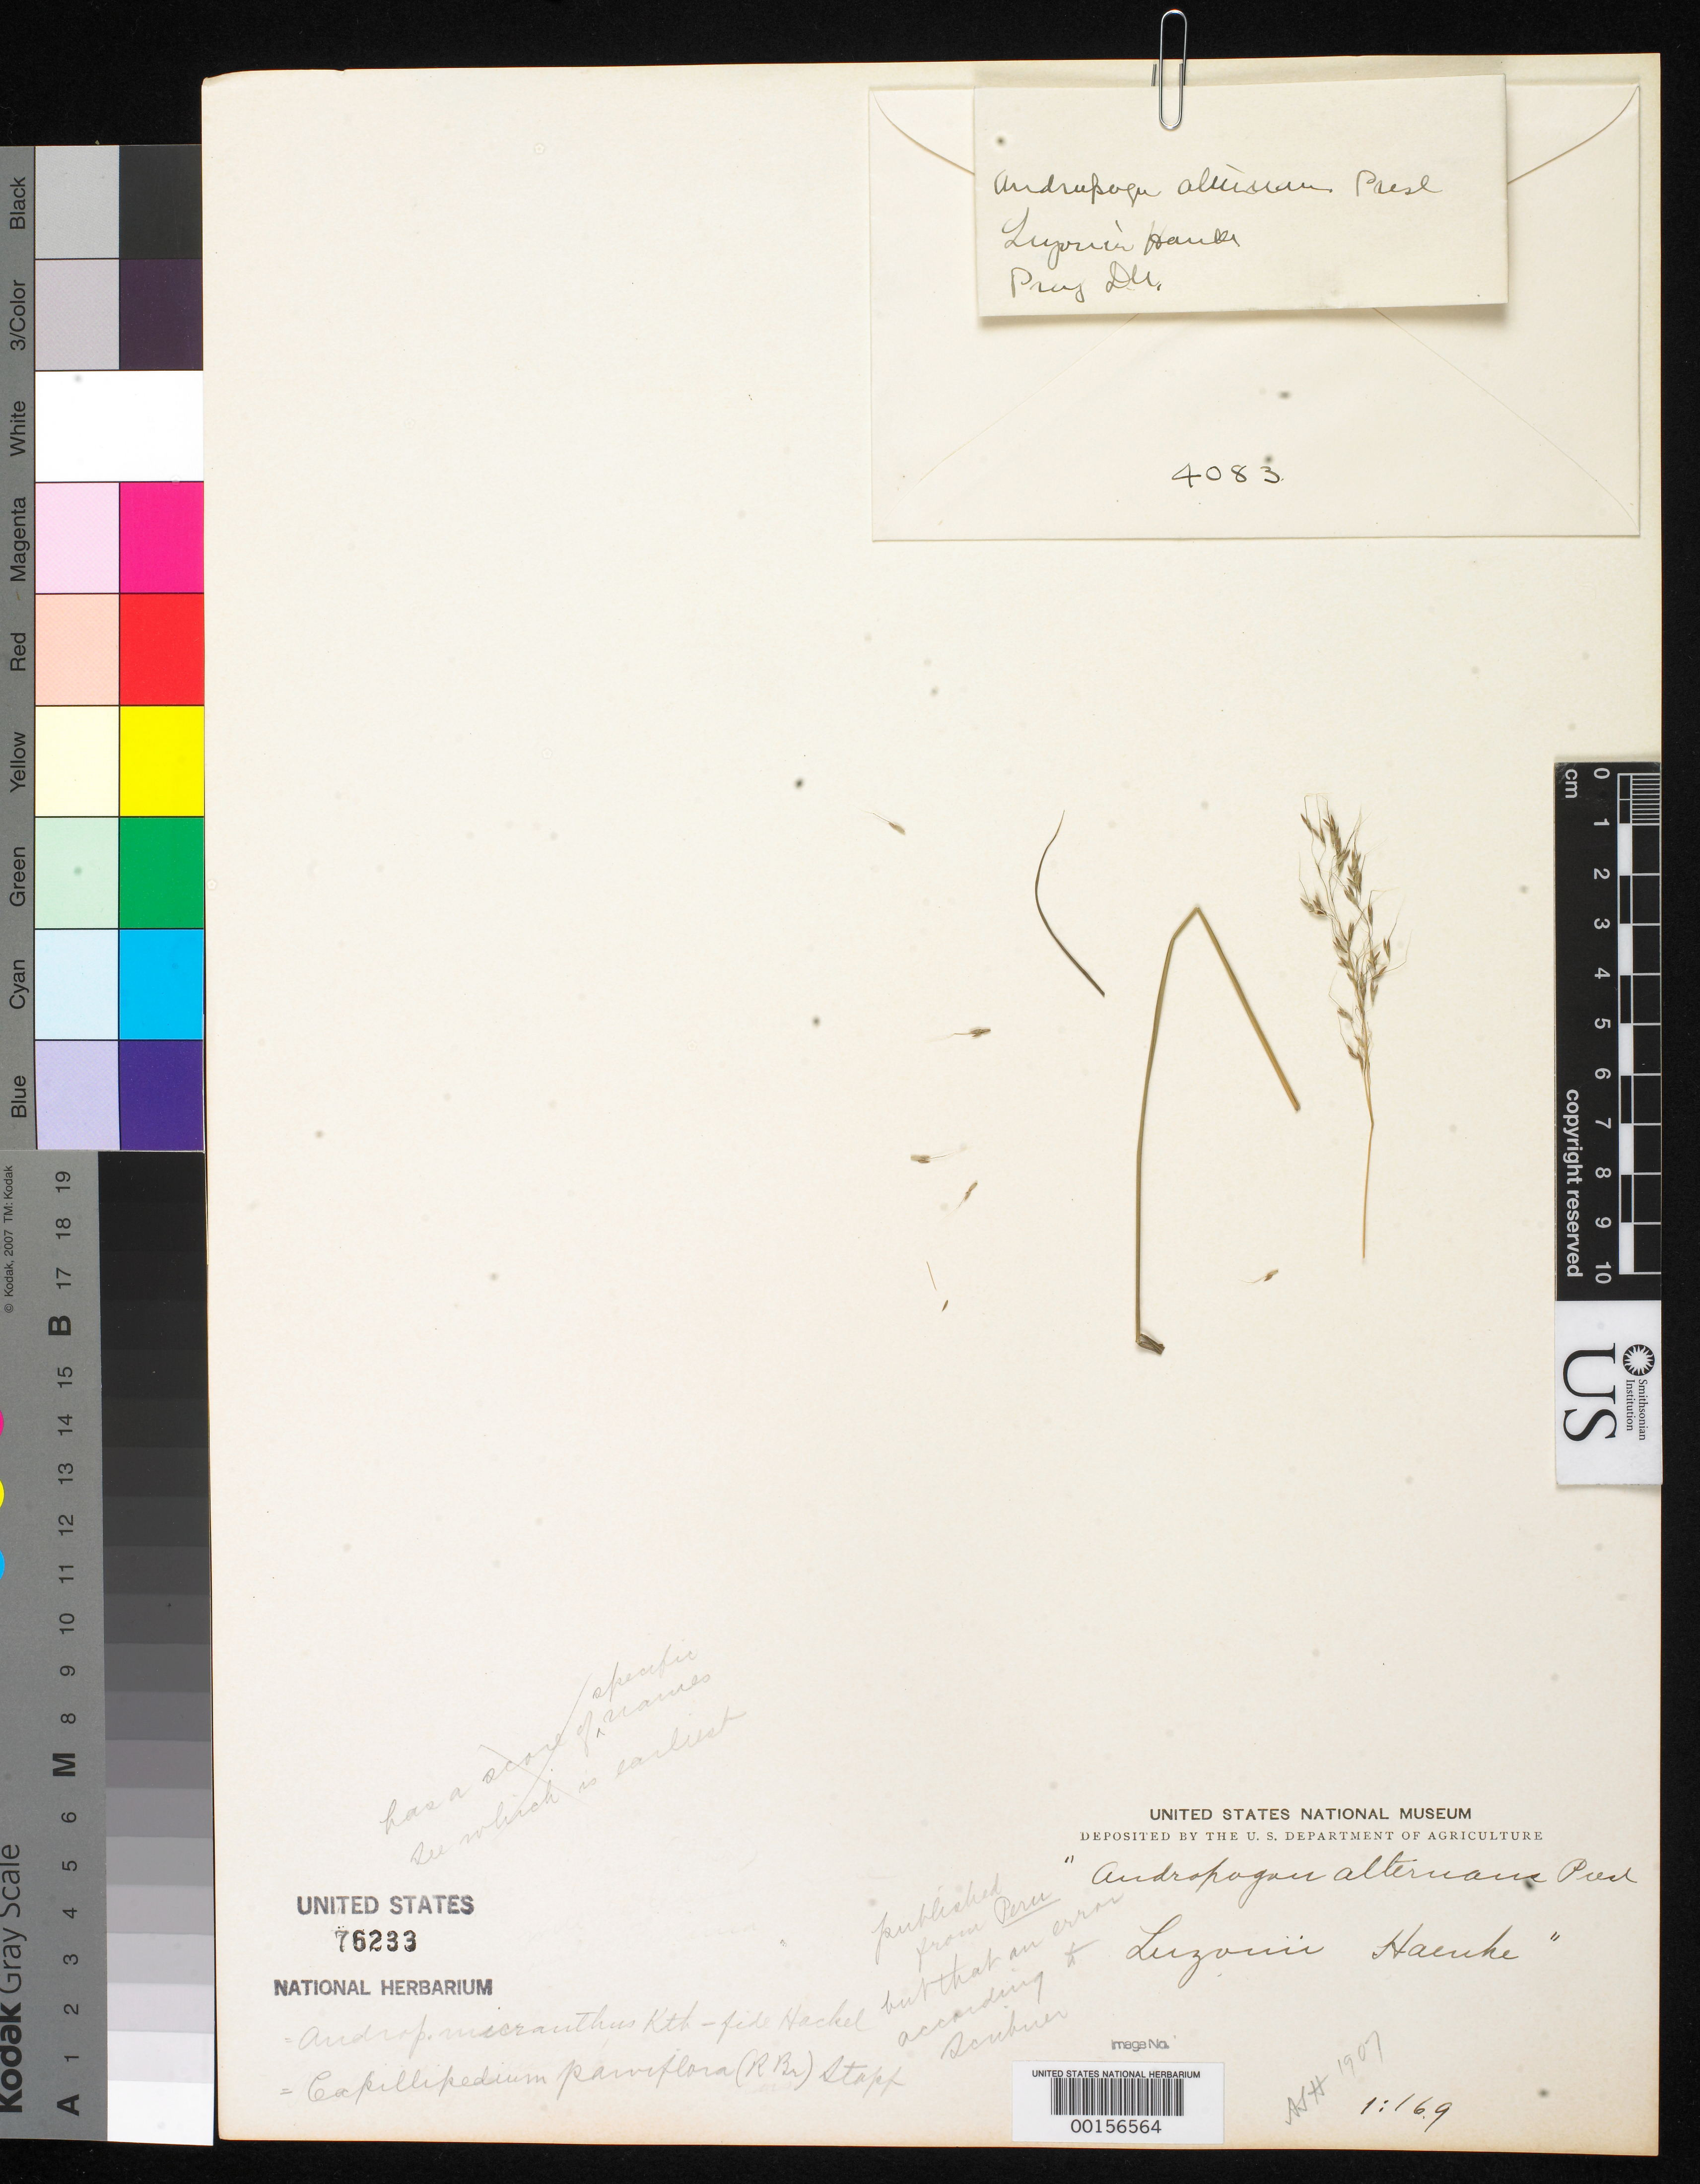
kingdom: Plantae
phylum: Tracheophyta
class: Liliopsida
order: Poales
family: Poaceae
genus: Andropogon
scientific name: Andropogon alternans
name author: C. Presl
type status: Type Fragment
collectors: T. P. X. Haenke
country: Philippines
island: Luzon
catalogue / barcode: US 76233